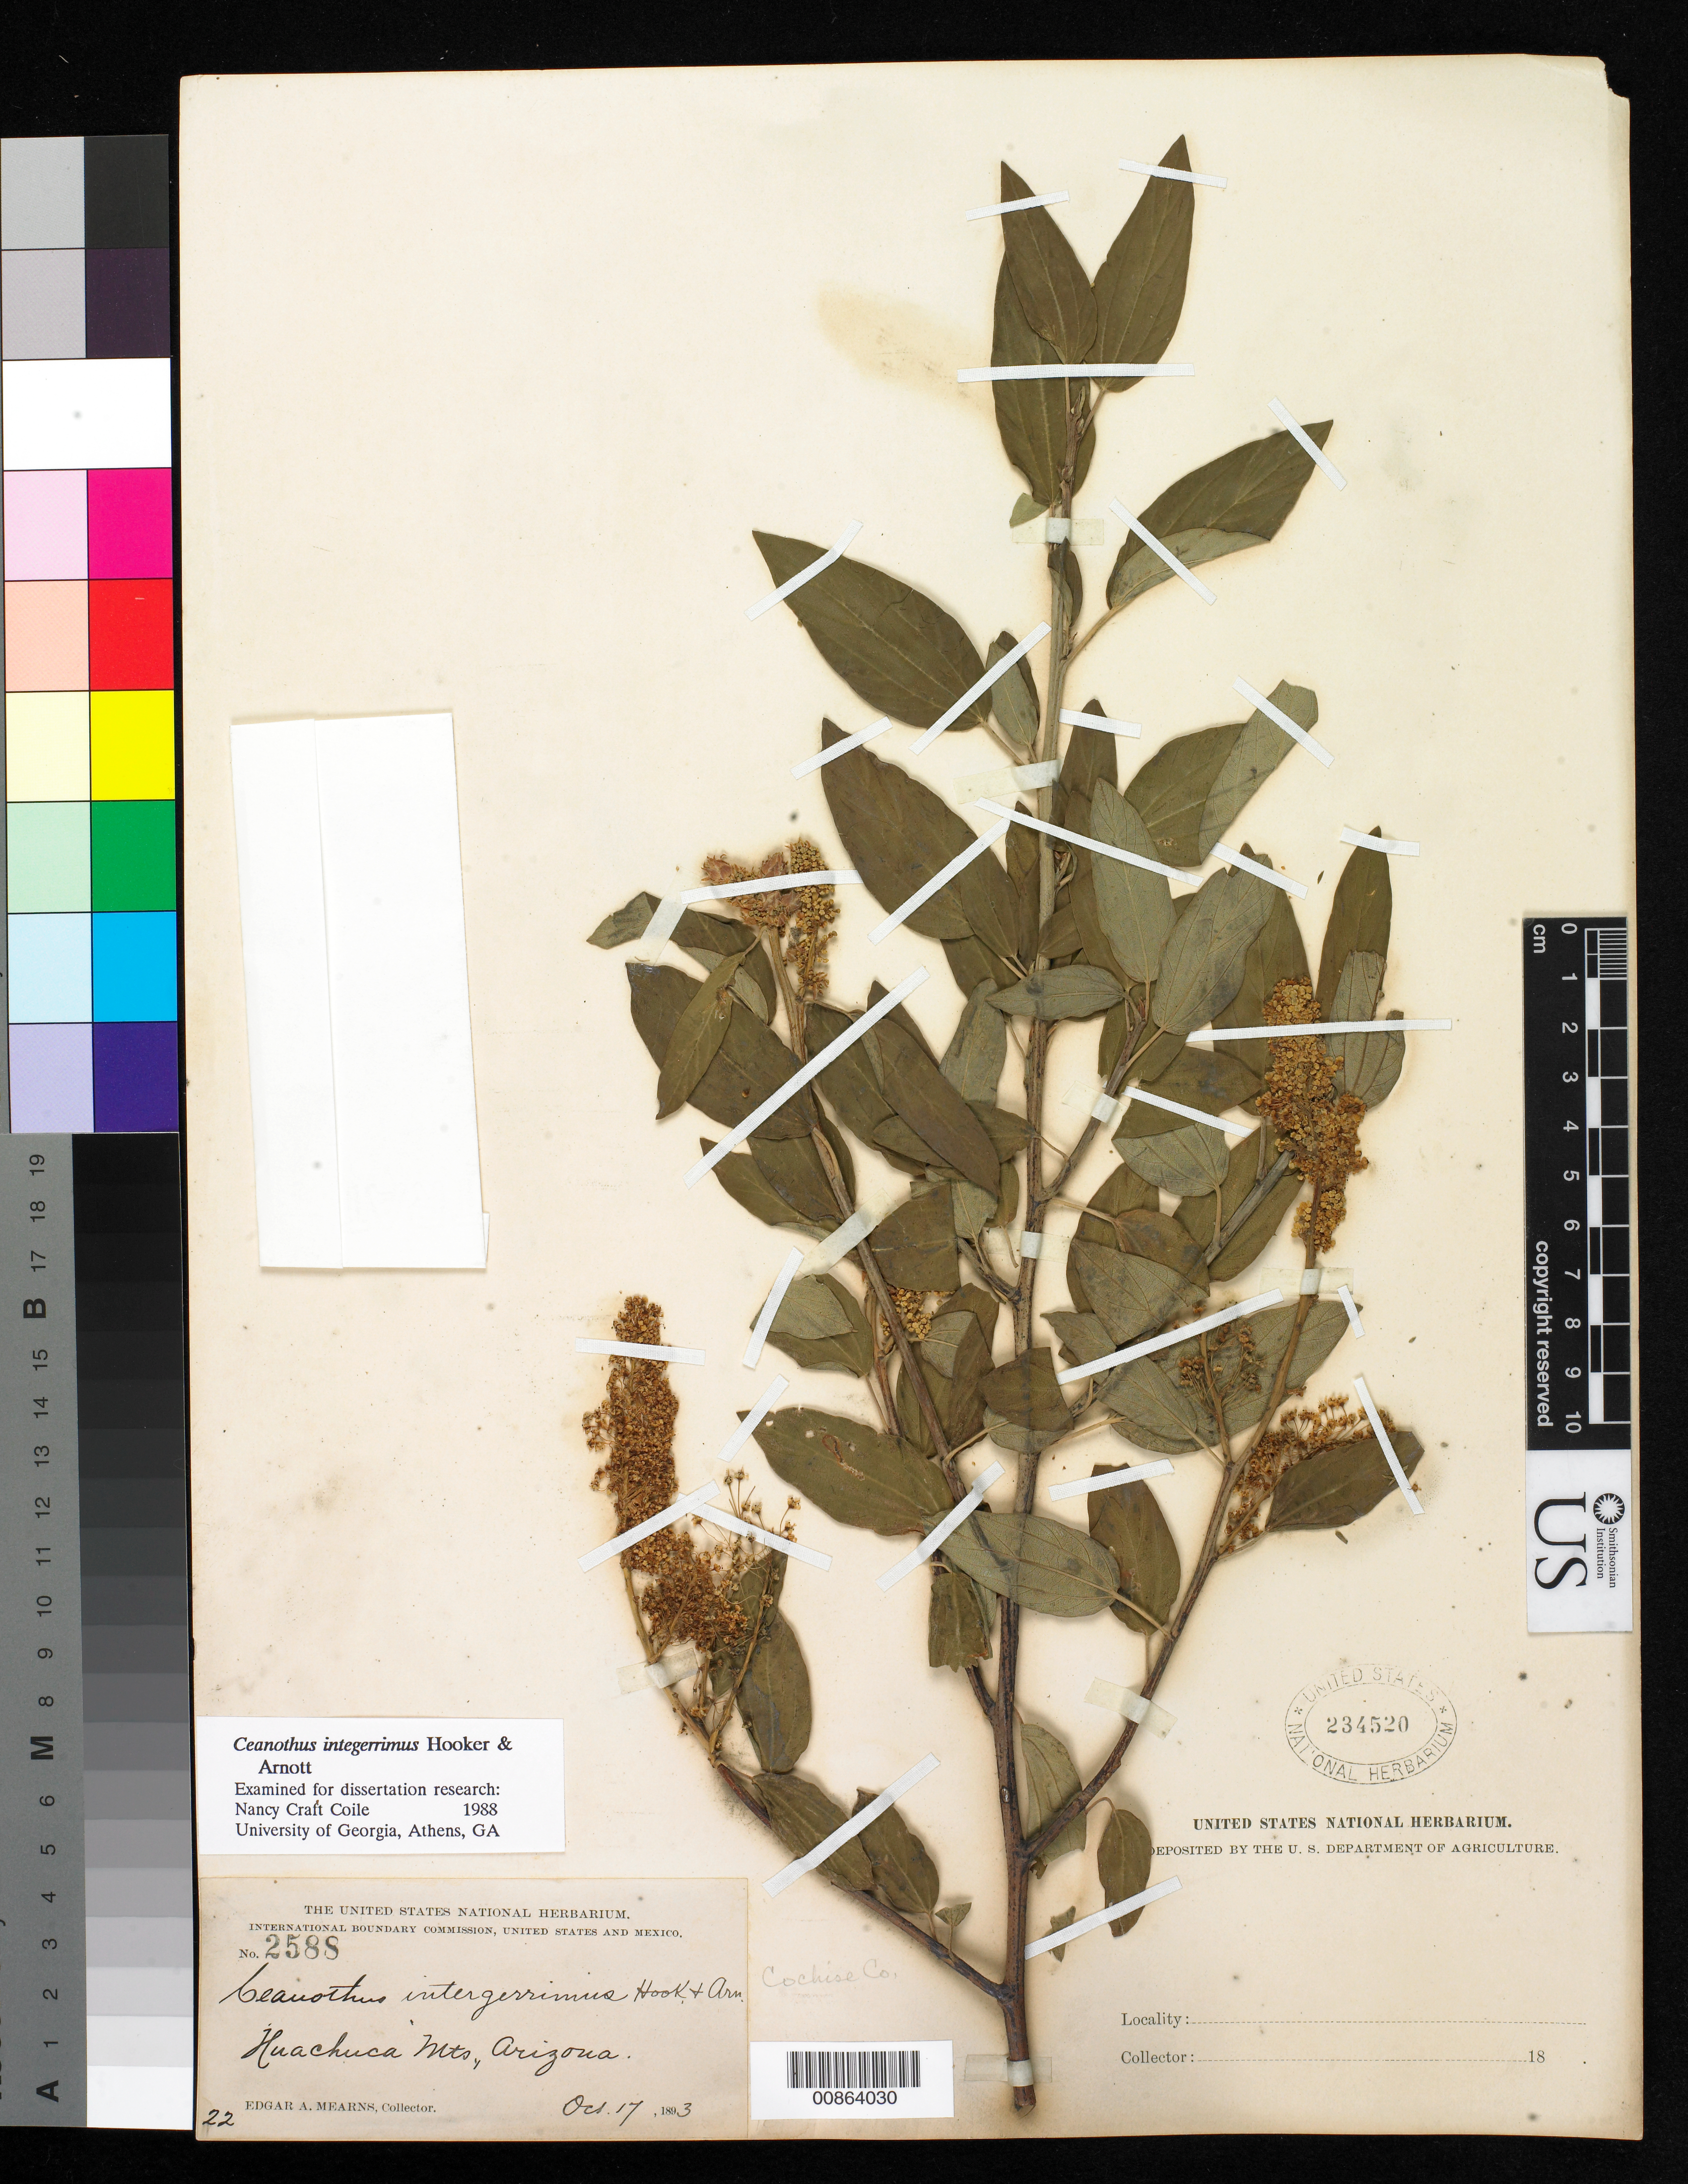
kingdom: Plantae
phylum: Tracheophyta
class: Magnoliopsida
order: Rosales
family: Rhamnaceae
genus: Ceanothus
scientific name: Ceanothus integerrimus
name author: Hook. & Arn.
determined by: Coile, N. C.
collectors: E. A. Mearns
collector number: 2588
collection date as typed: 17 Oct 1893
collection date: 1893-10-17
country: United States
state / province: Arizona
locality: Huachuca Mts.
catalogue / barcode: US 234520